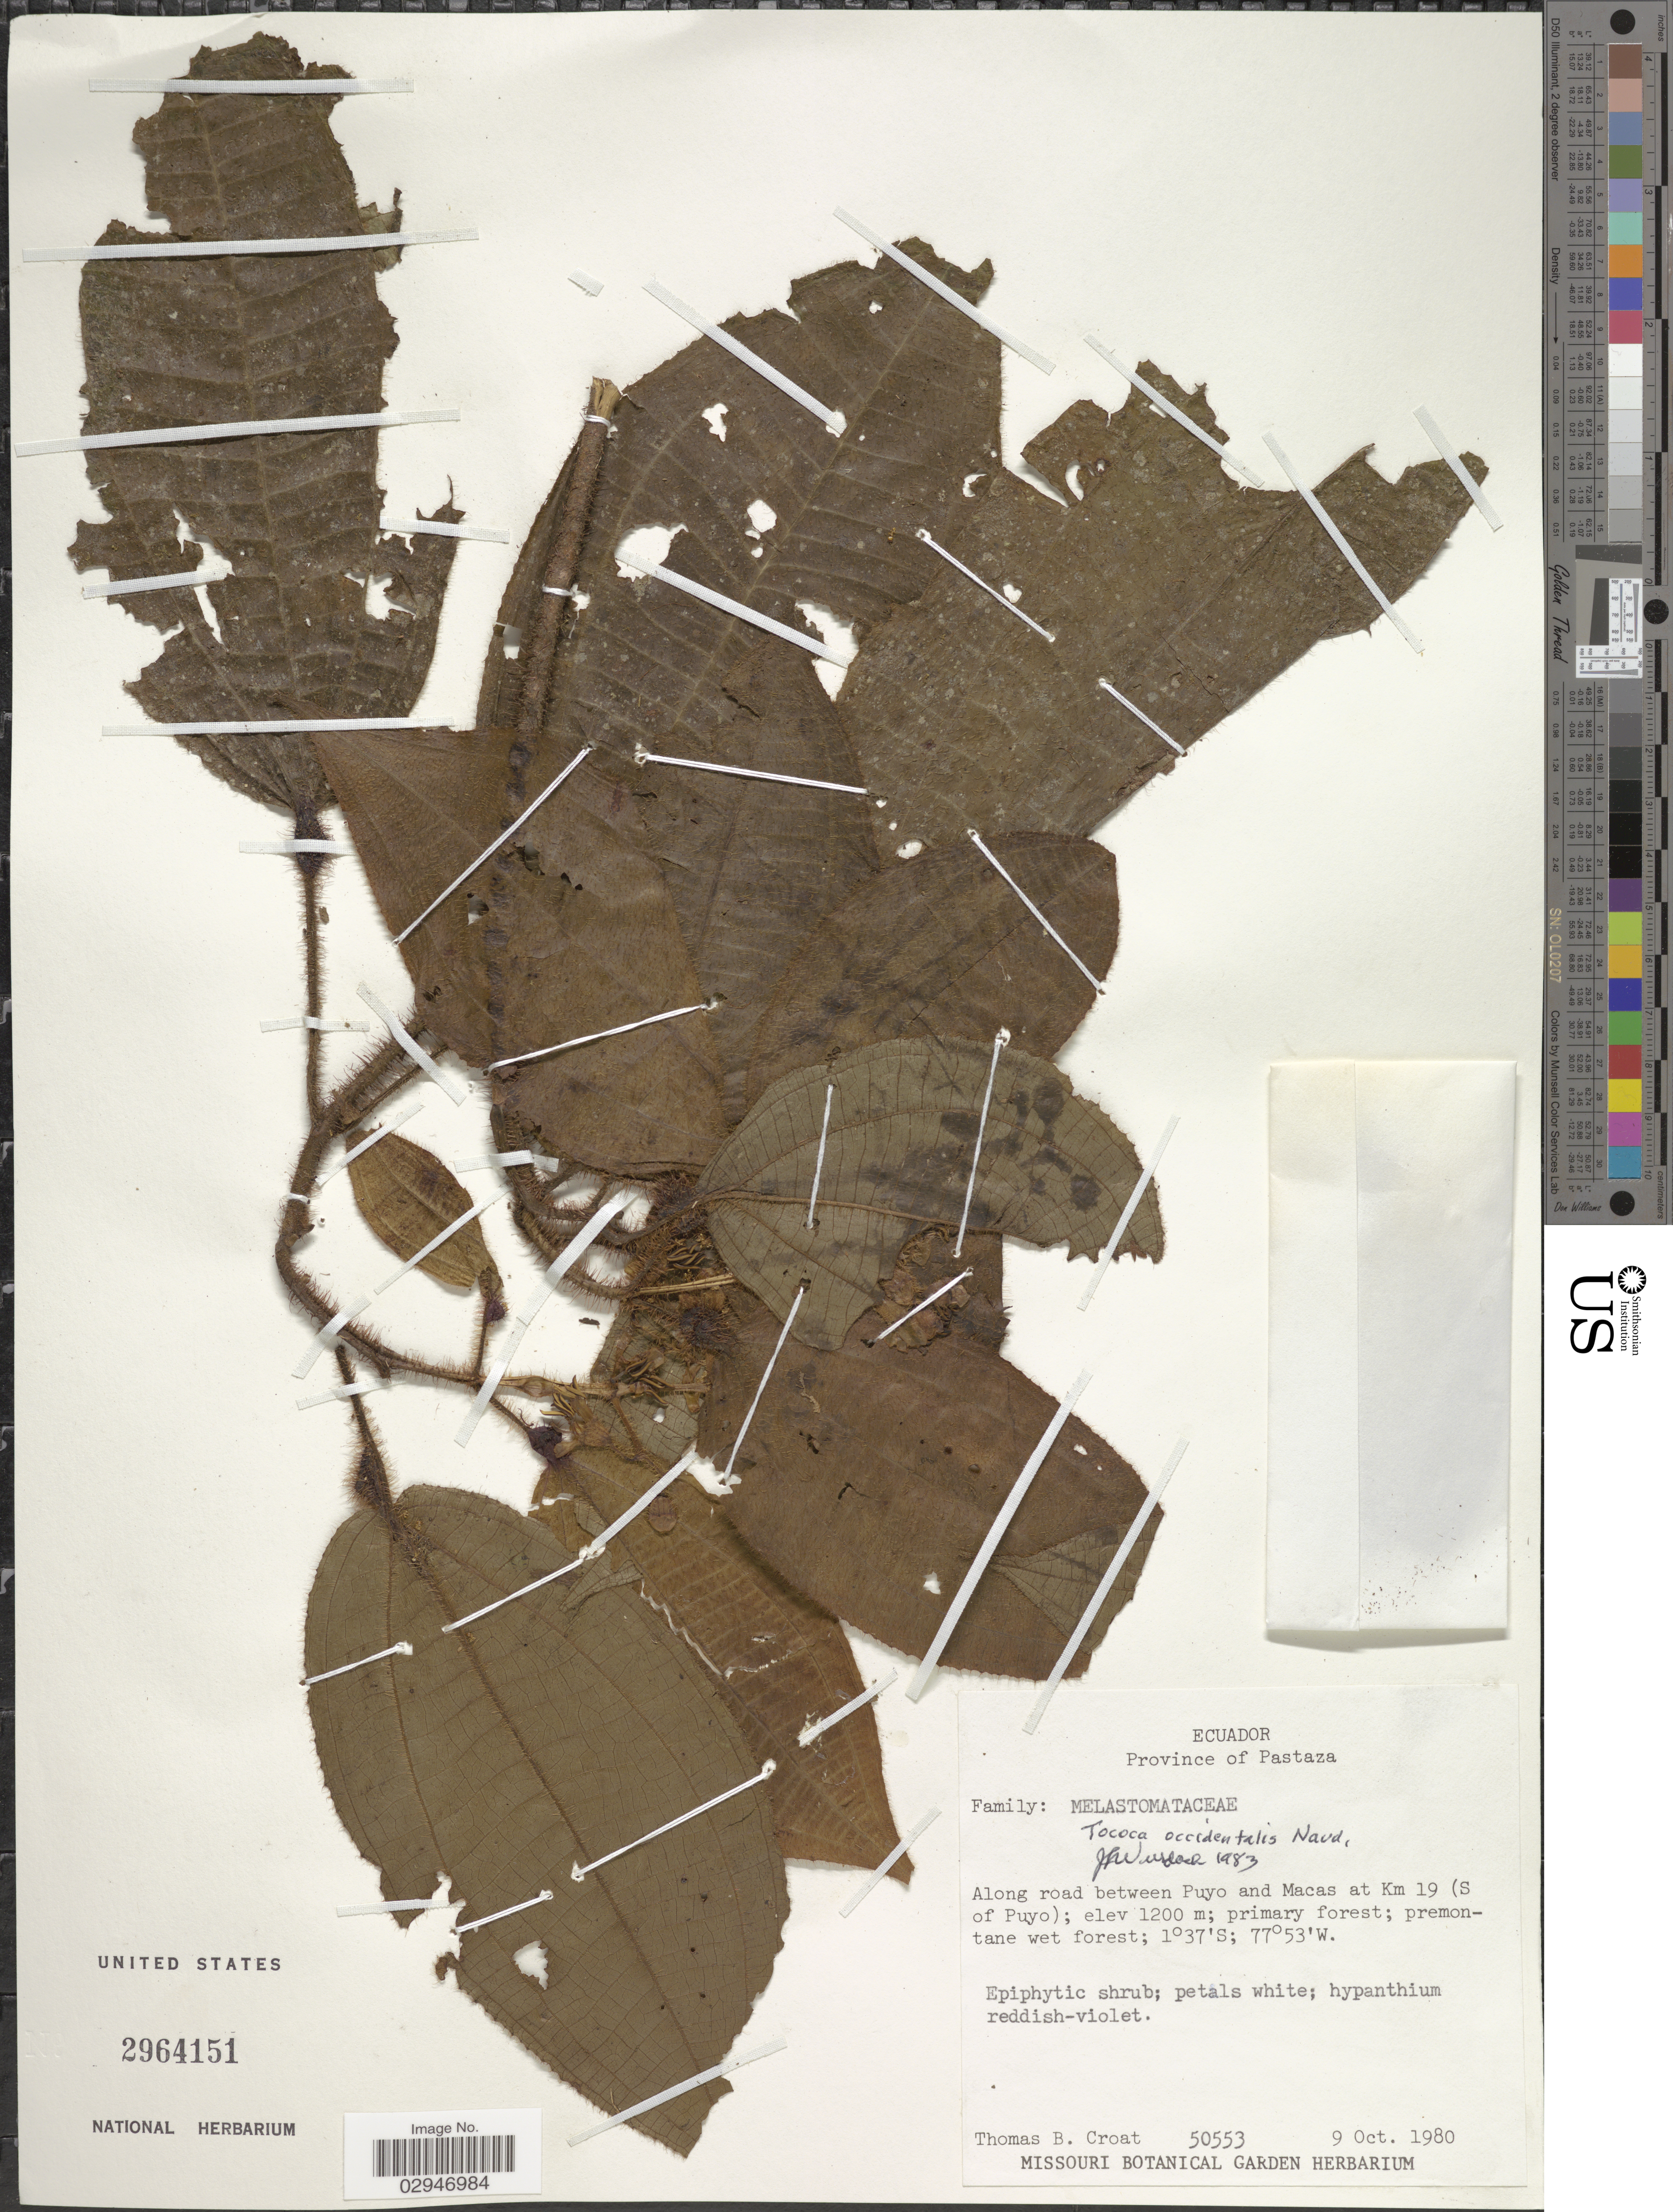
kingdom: Plantae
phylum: Tracheophyta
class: Magnoliopsida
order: Myrtales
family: Melastomataceae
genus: Tococa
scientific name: Tococa occidentalis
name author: Naudin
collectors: T. B. Croat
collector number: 50553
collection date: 1980-10-09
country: Ecuador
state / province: Pastaza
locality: Along road between Puyo and Macas at Km 19 (S of Puyo).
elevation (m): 1200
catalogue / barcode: US 2964151